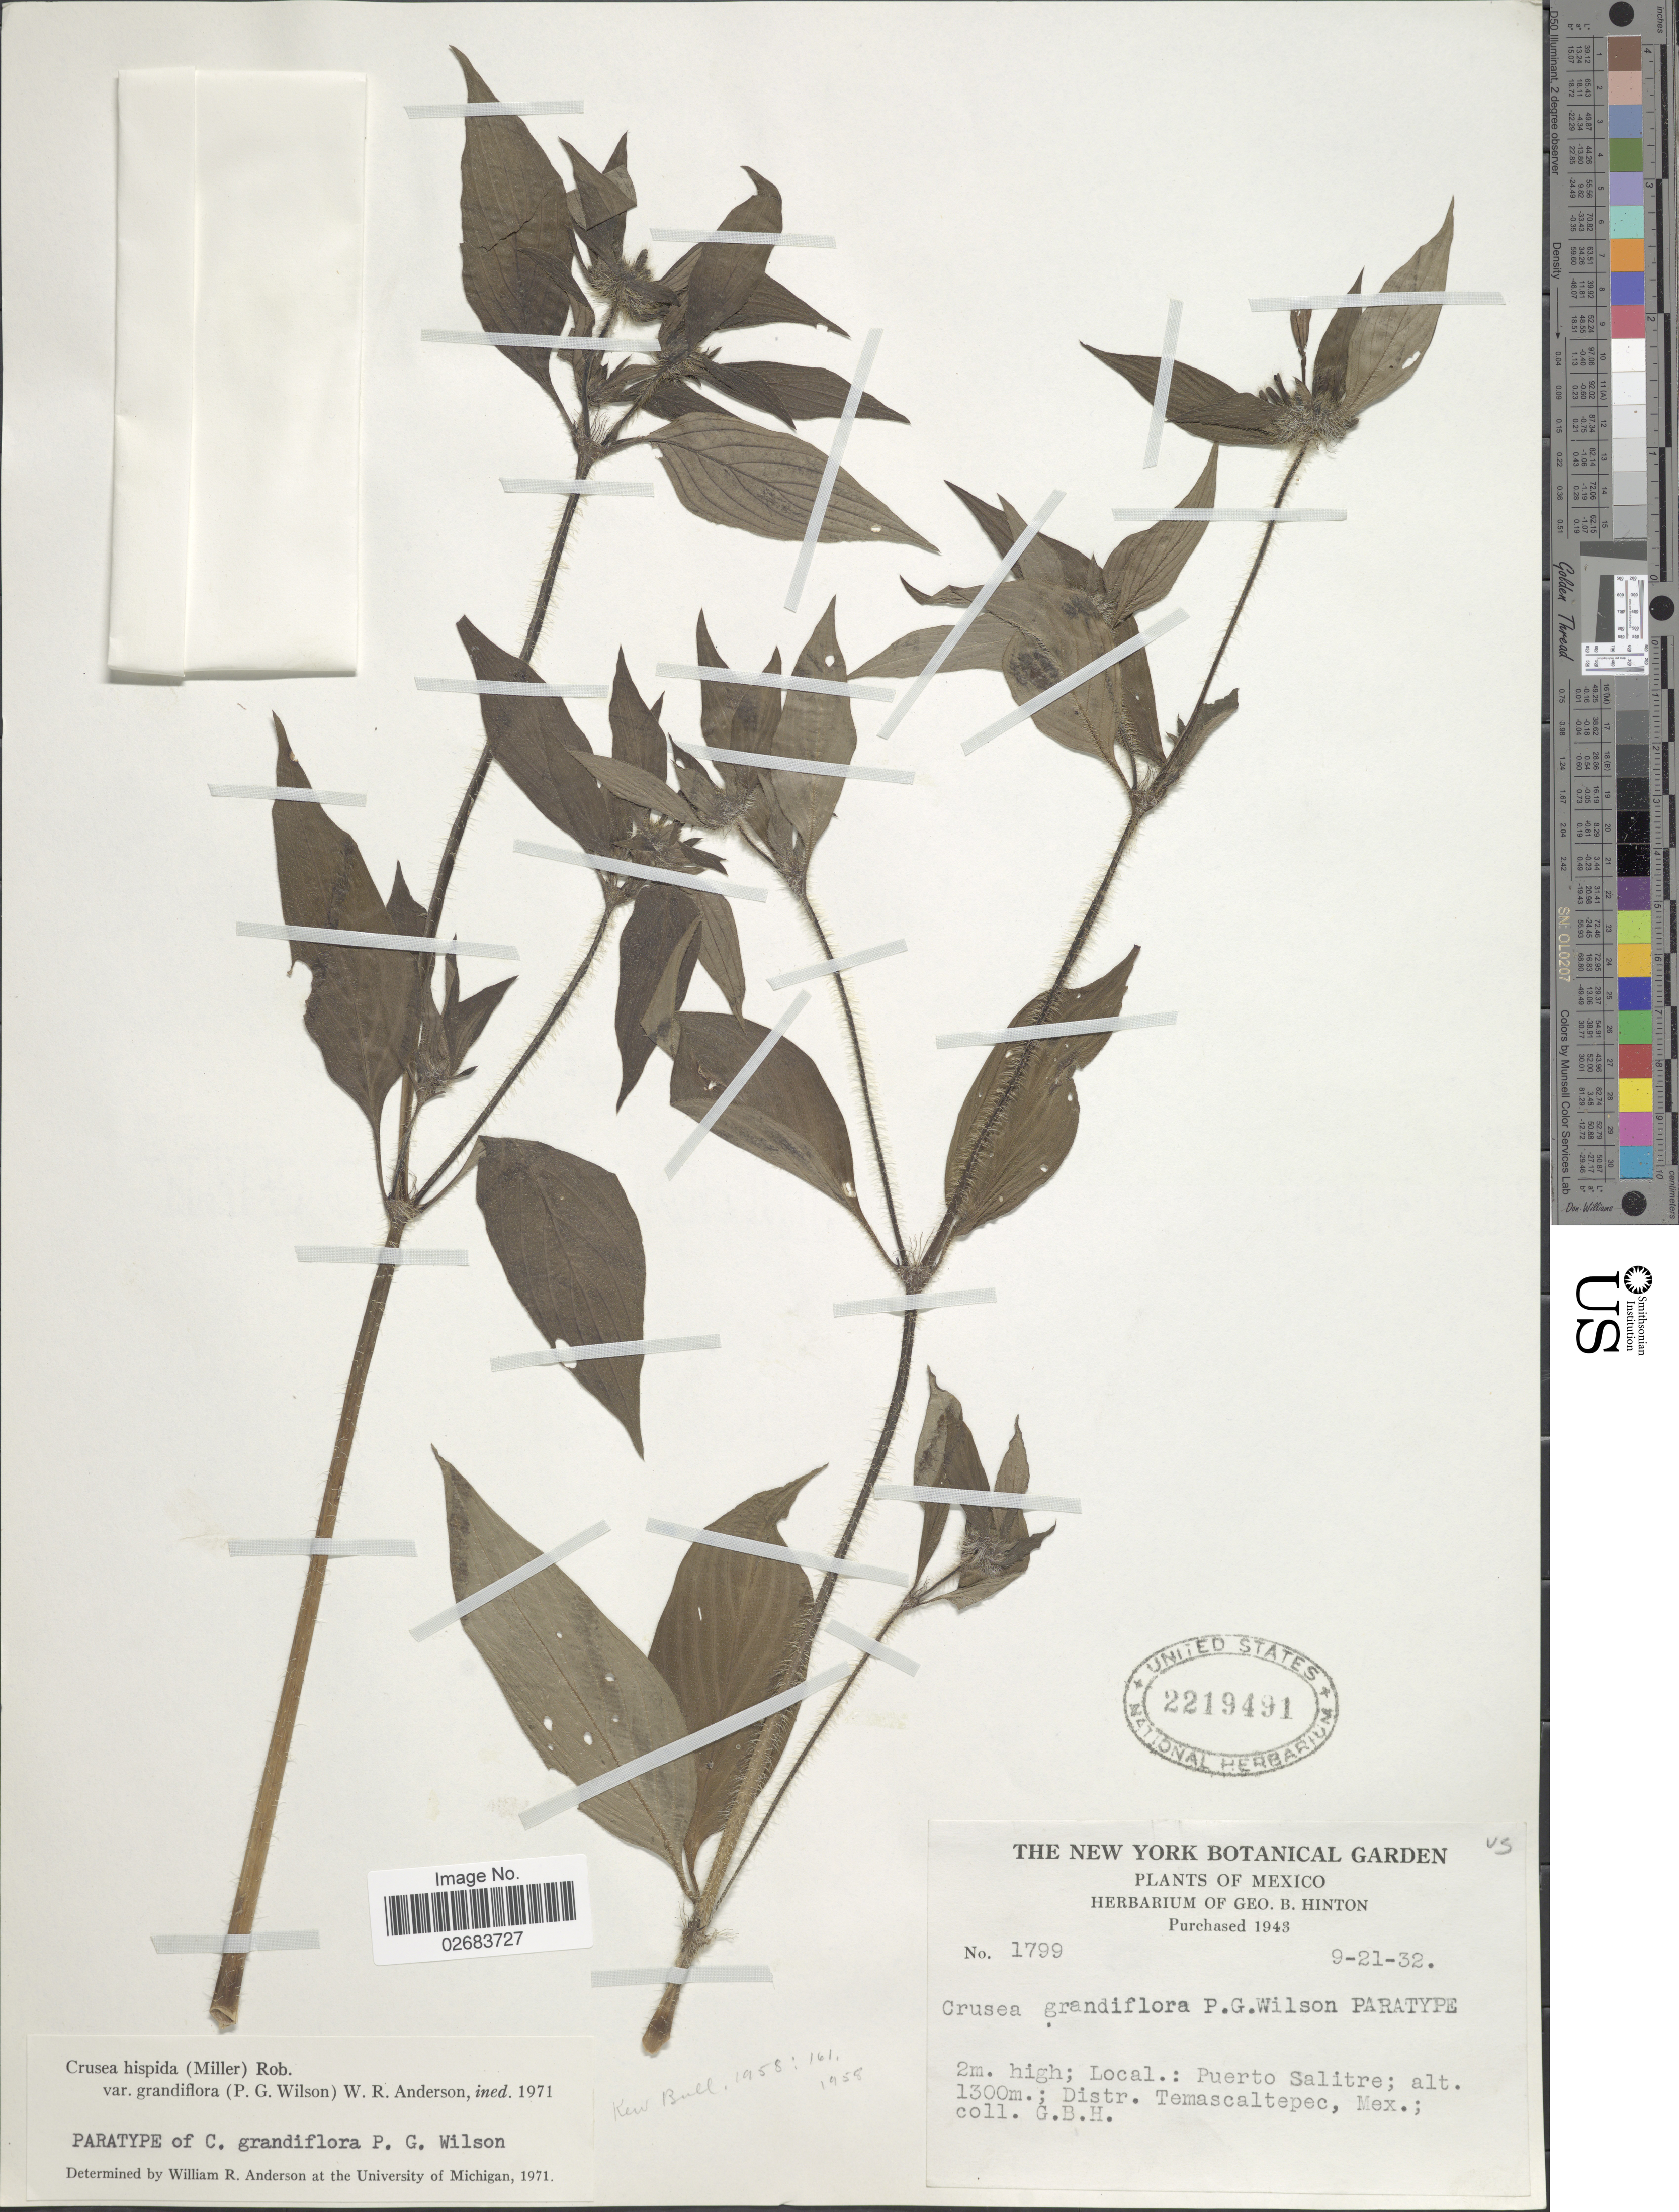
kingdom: Plantae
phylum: Tracheophyta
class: Magnoliopsida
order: Gentianales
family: Rubiaceae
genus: Crusea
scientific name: Crusea hispida var. grandiflora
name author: (Paul G. Wilson) W.R. Anderson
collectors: G. B. Hinton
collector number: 1799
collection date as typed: Transcribed d/m/y: 21/9/32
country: Mexico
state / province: México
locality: Puerto Salitre; Distr. Temascaltepec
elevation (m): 1300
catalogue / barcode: US 2219491